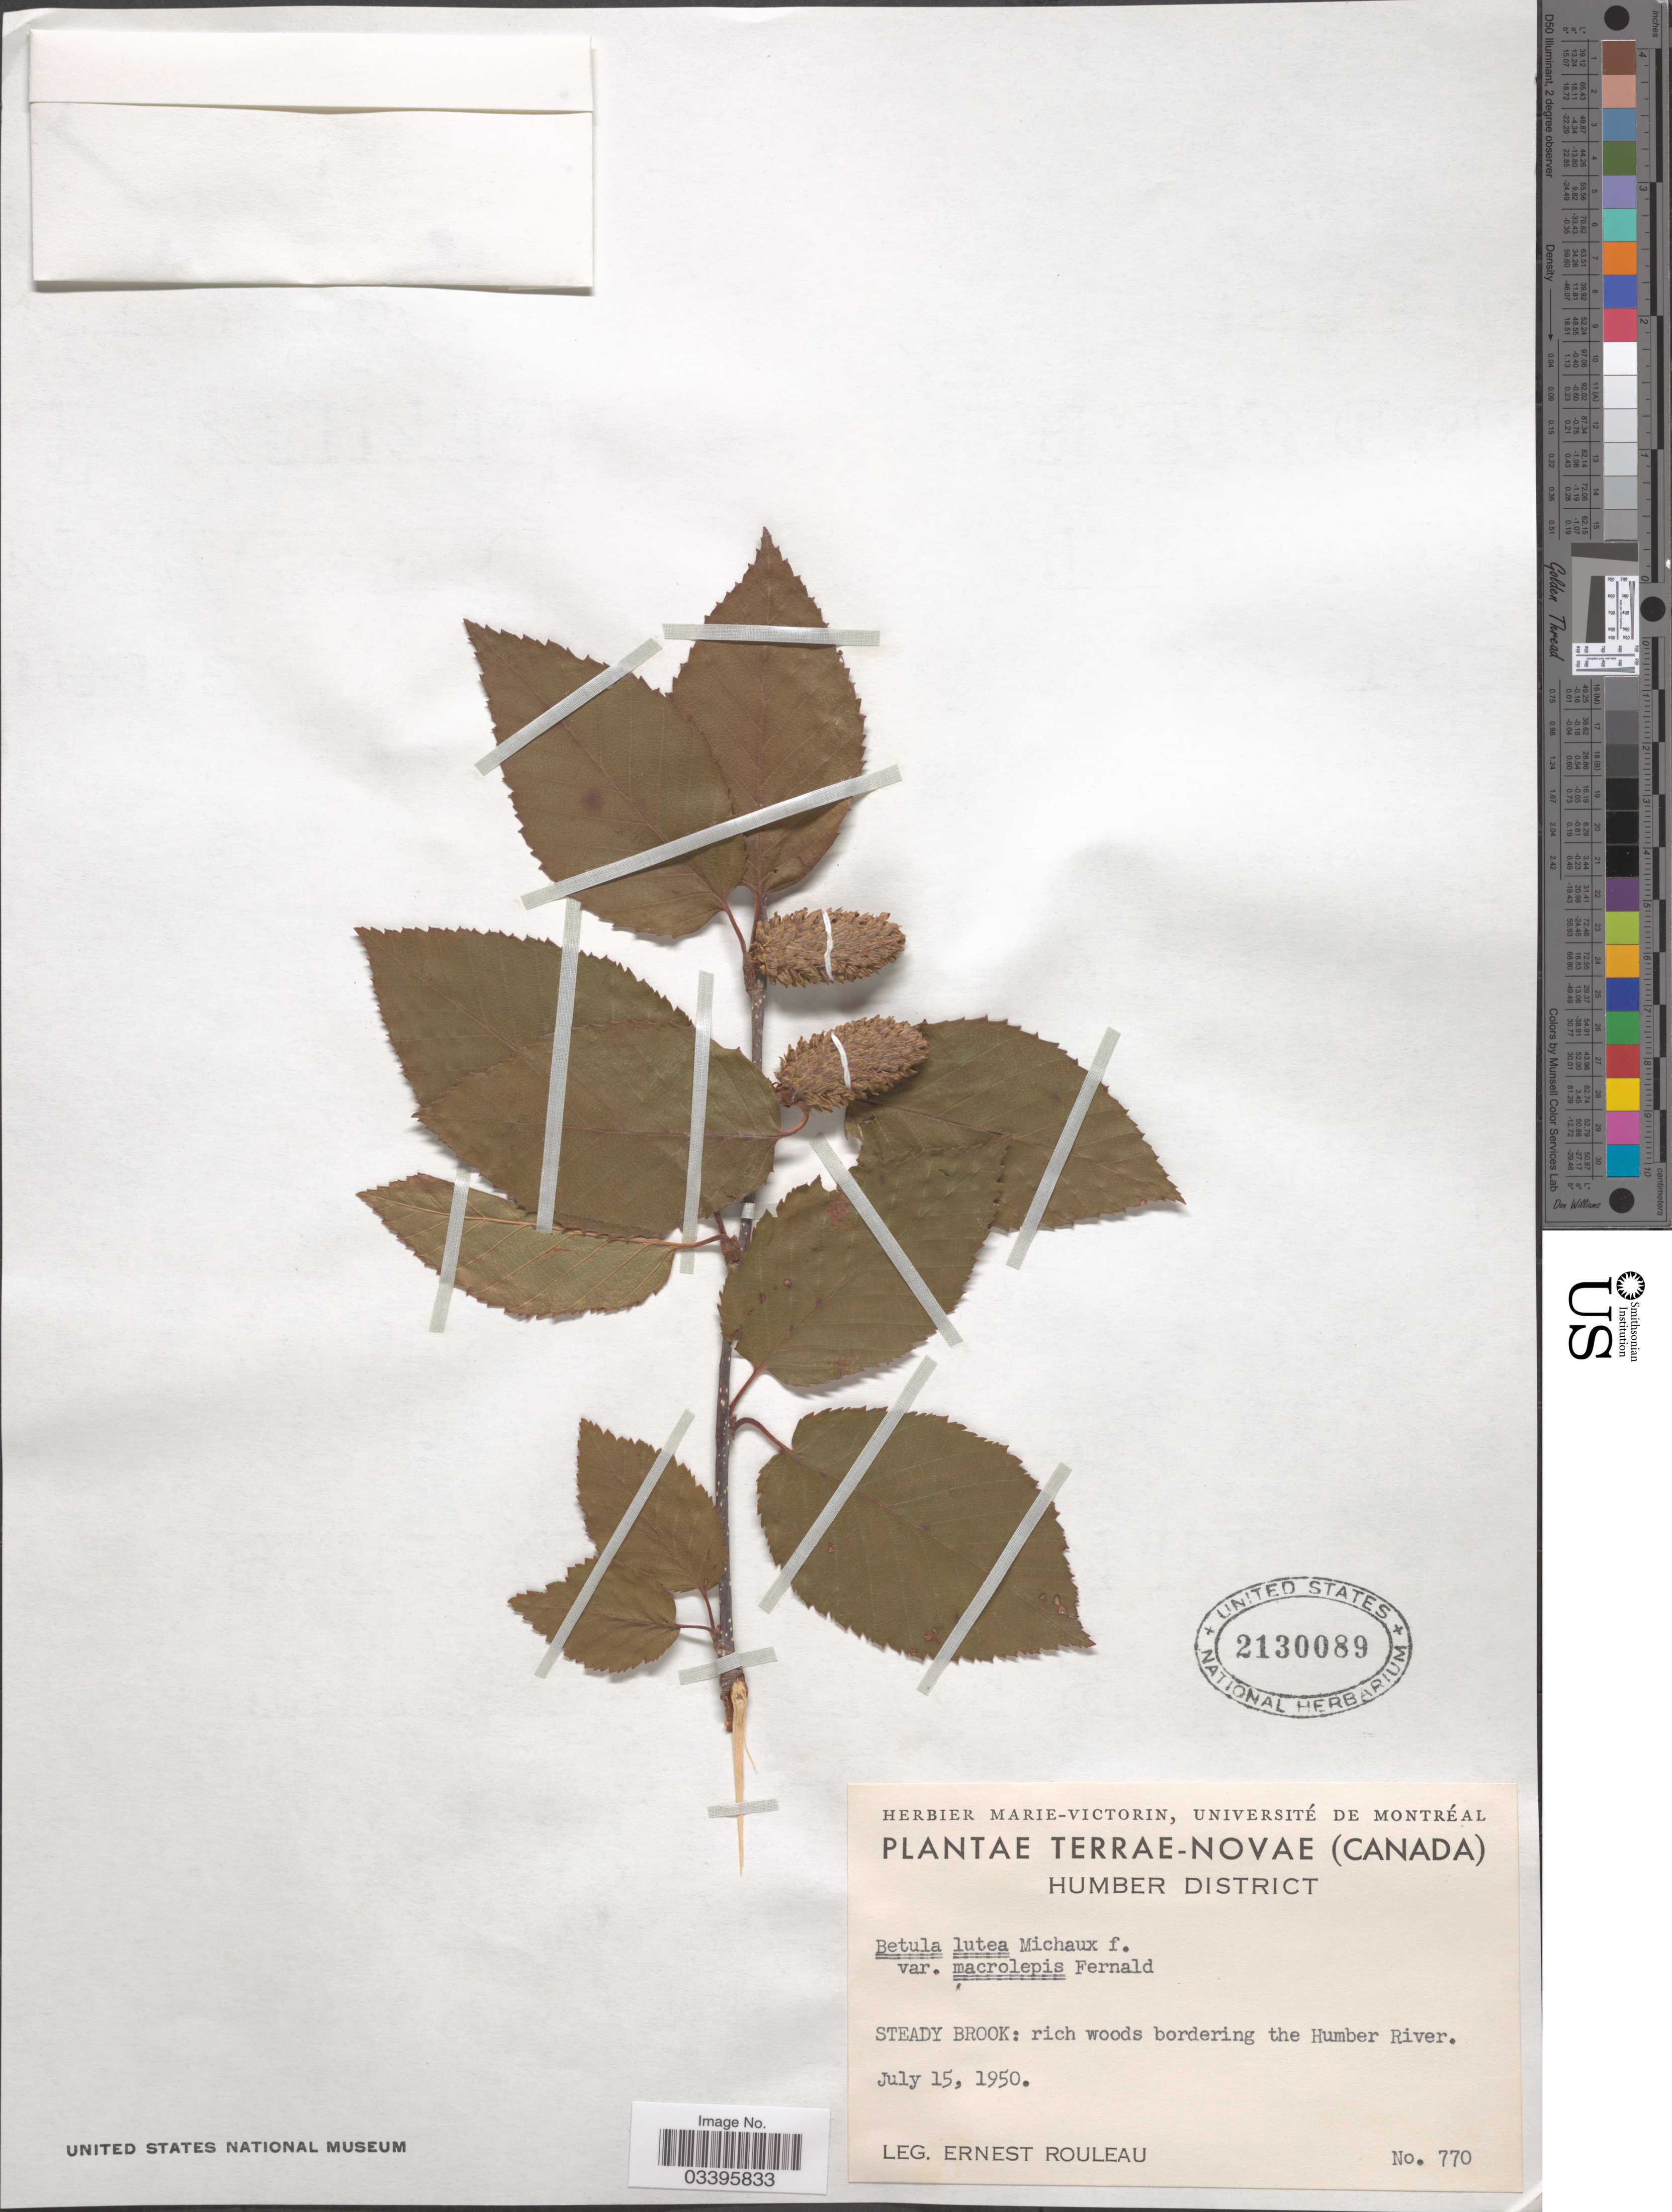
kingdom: Plantae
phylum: Tracheophyta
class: Magnoliopsida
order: Fagales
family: Betulaceae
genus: Betula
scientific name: Betula lutea subsp. macrolepis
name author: Fernald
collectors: J. Rouleau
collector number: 770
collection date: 1950-07-15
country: Canada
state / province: Newfoundland and Labrador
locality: Terrae-Novae. Humbert District. Steady Brook: rich woods bordering the Humber River.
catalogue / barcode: US 2130089